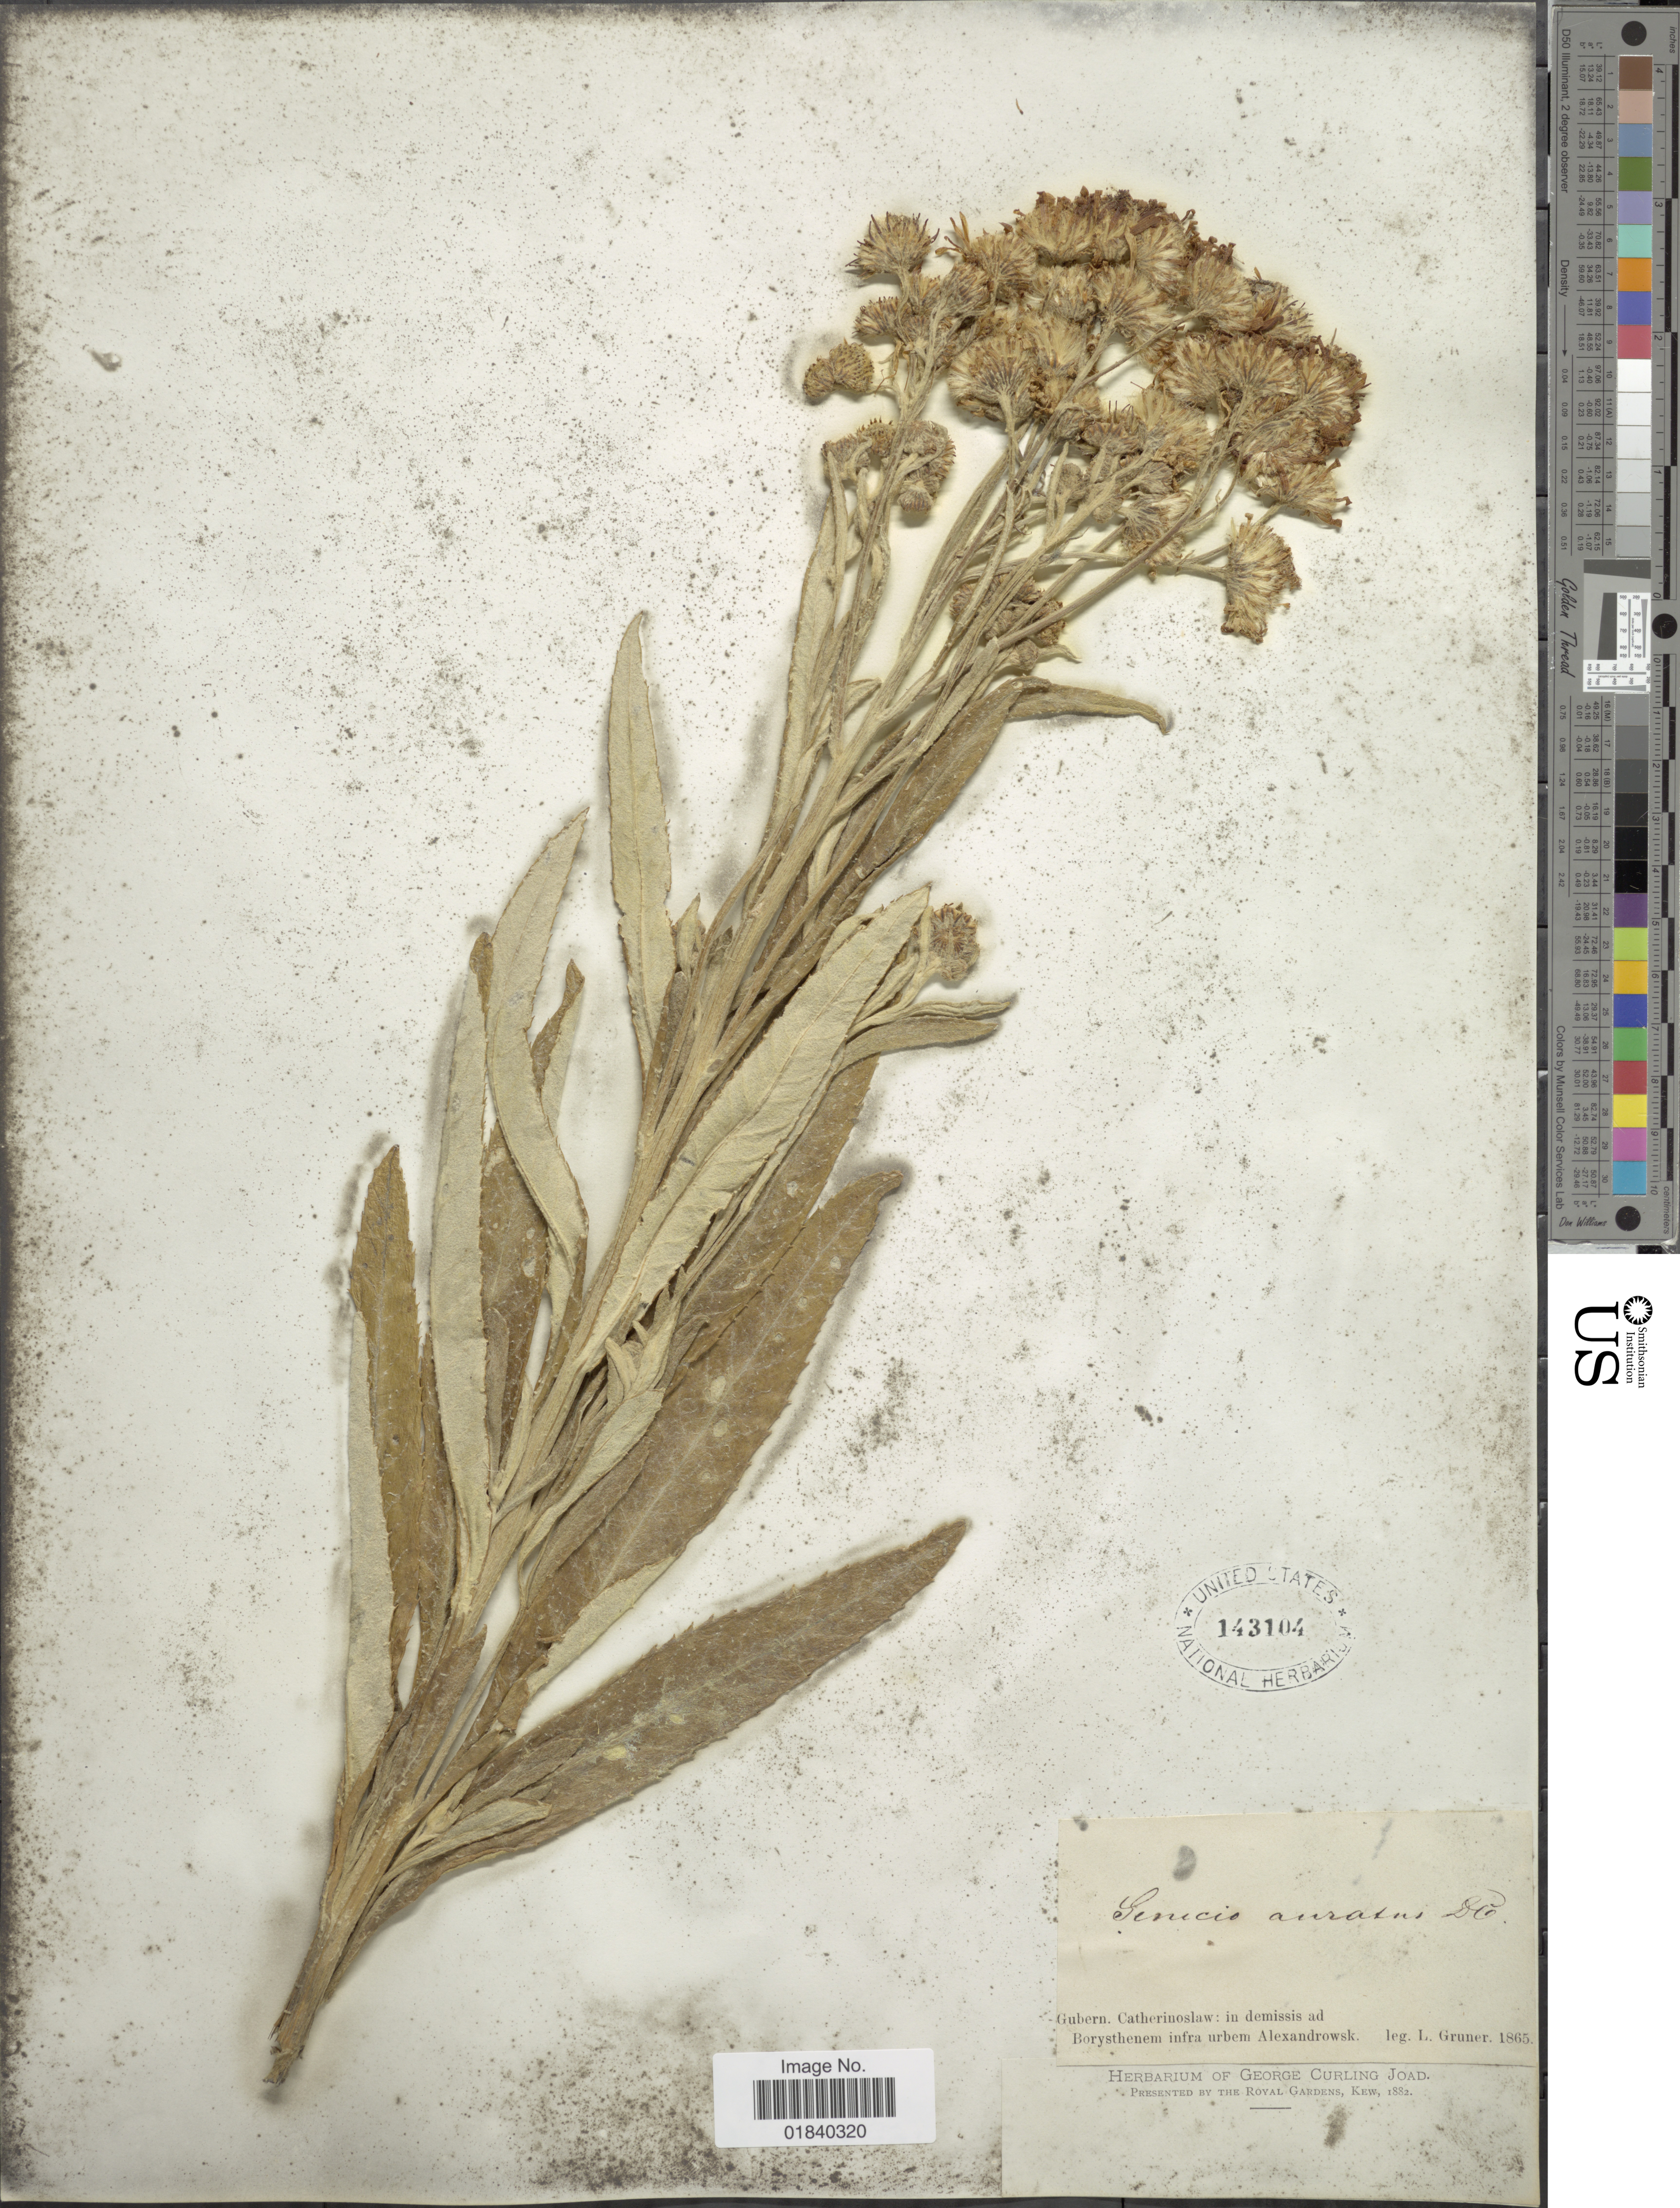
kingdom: Plantae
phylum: Tracheophyta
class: Magnoliopsida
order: Asterales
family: Asteraceae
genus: Jacobaea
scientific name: Jacobaea paludosa subsp. lanata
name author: (Holub)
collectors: L. F. Gruner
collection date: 1865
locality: Gubern. Catherinoslaw: in demissis ad Borysthenem infra urbem Alexandrowsk.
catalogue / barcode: US 143104